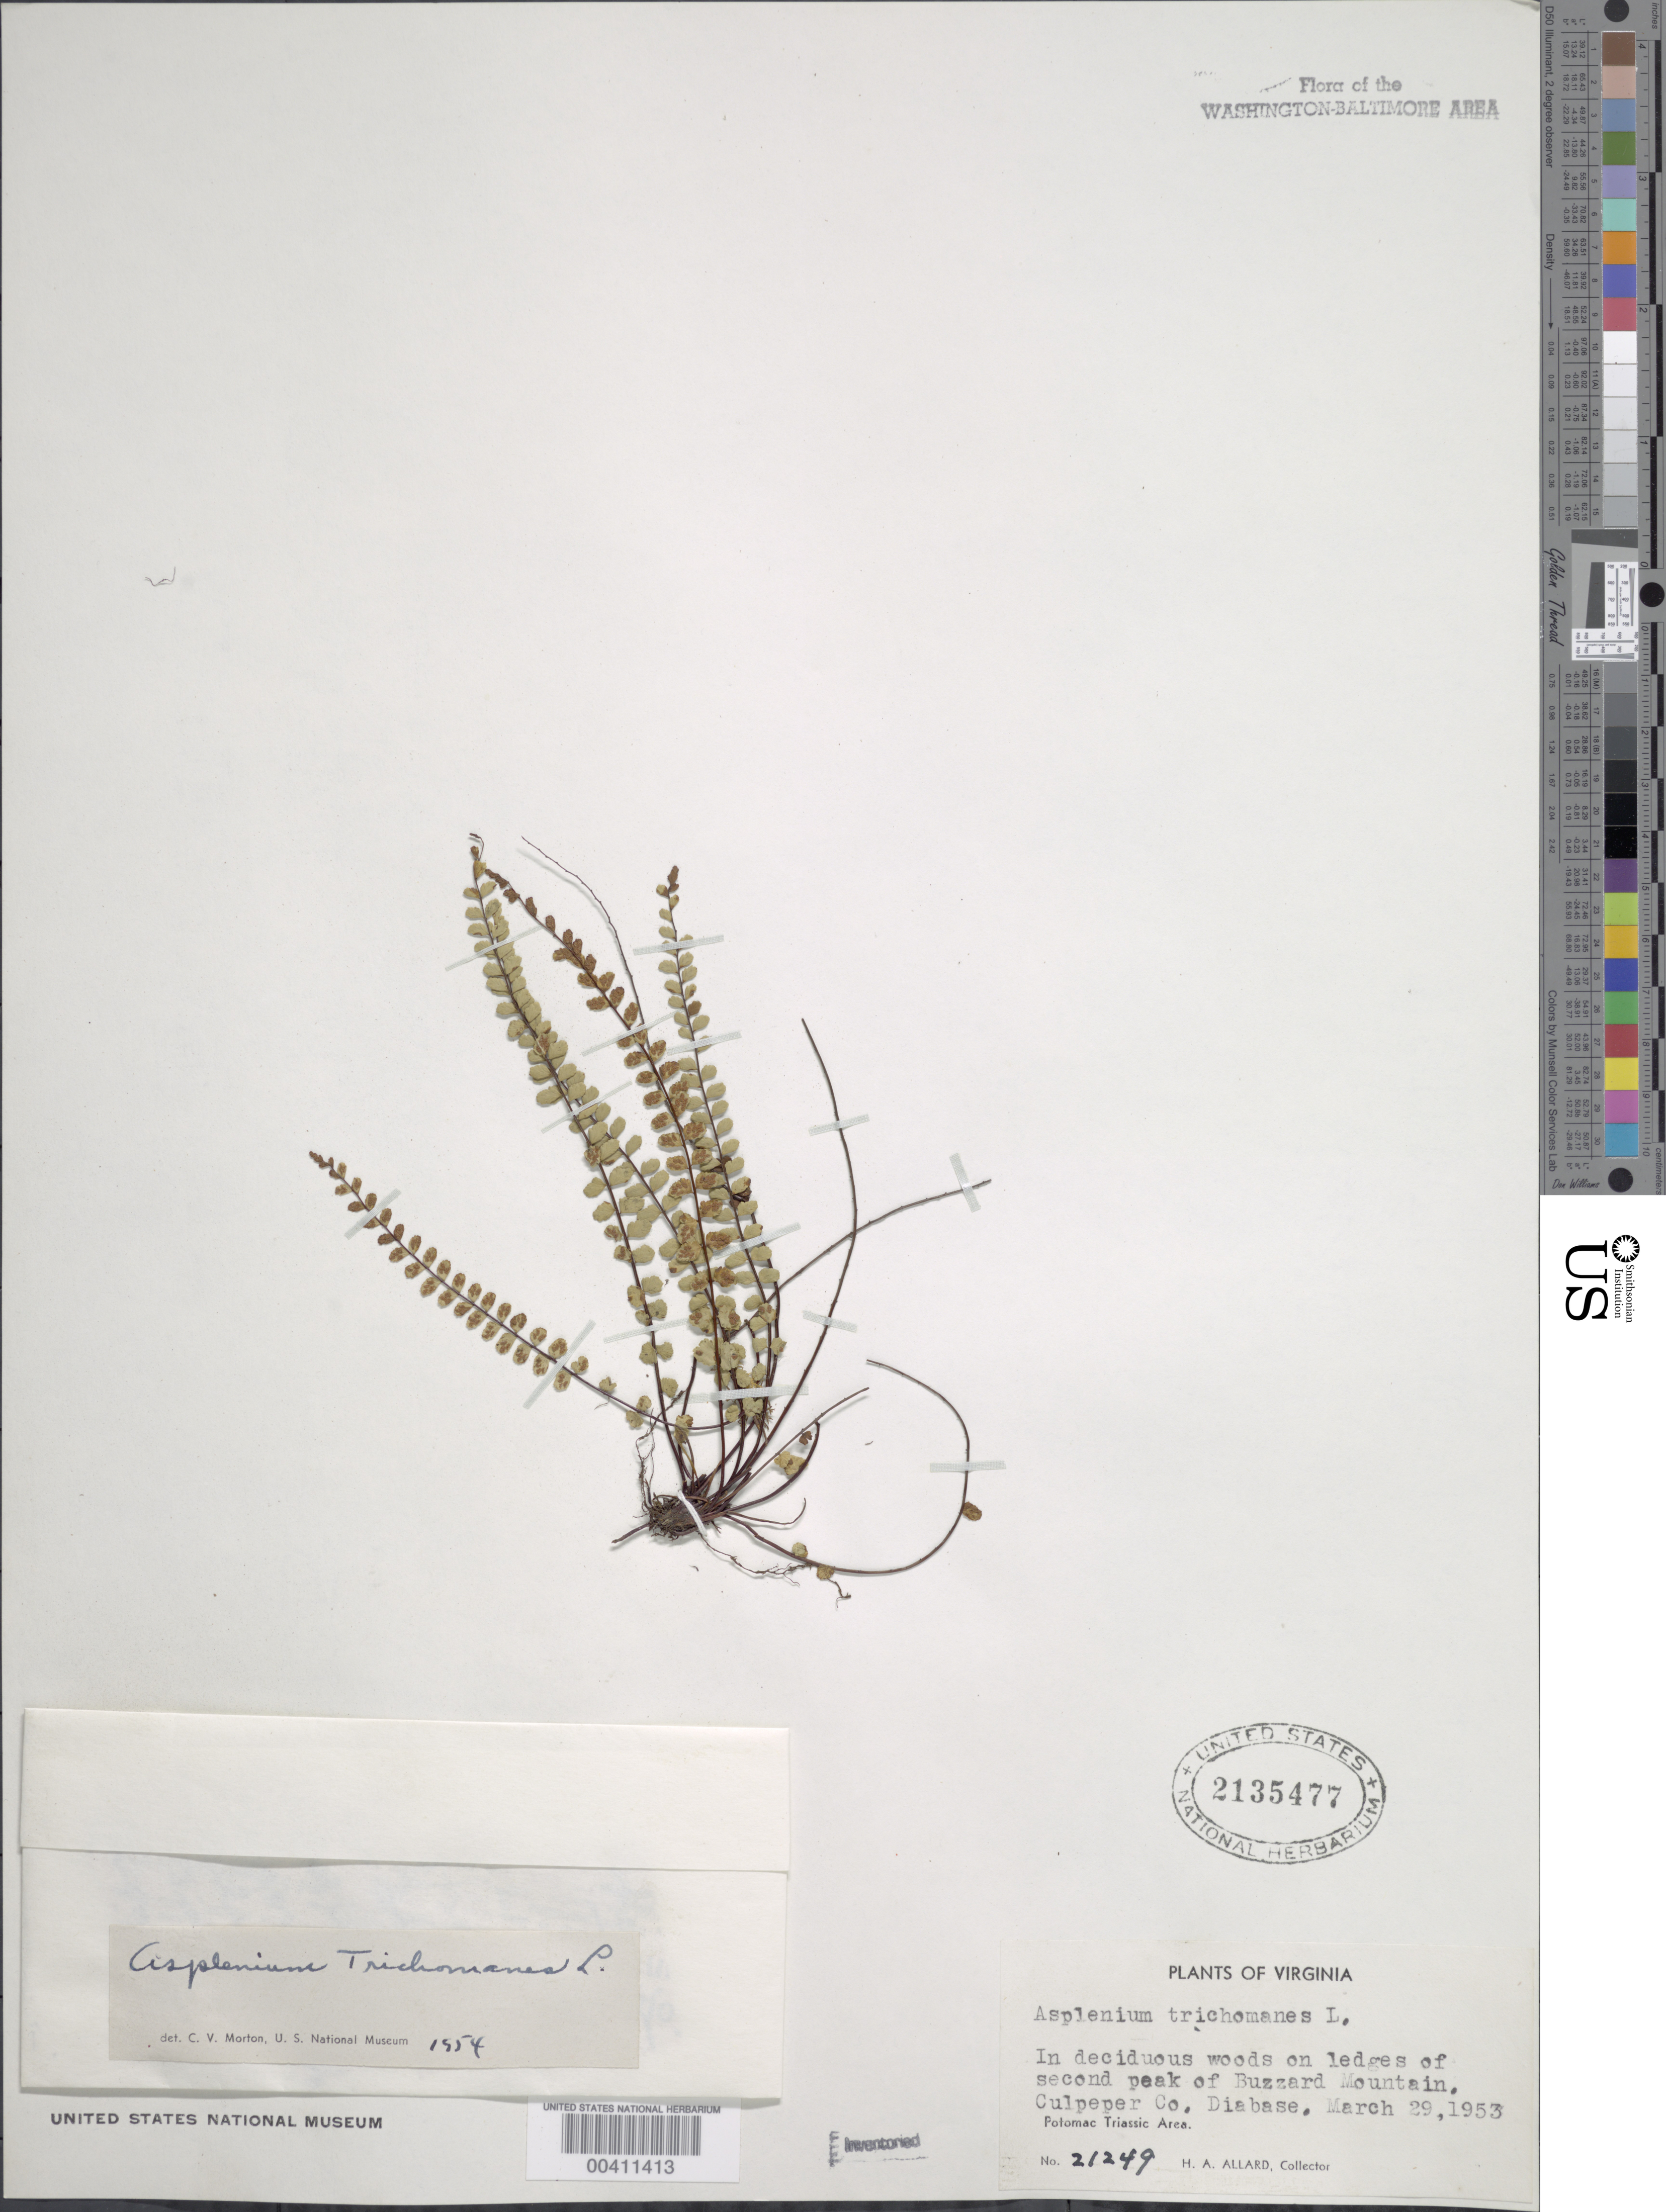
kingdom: Plantae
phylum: Tracheophyta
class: Polypodiopsida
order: Polypodiales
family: Aspleniaceae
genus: Asplenium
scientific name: Asplenium trichomanes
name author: L.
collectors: H. A. Allard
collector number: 21249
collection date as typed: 29 Mar 1953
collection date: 1953-03-29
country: United States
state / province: Virginia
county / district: Culpeper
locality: Buzzard Mountain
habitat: In deciduous woods on ledges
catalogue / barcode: US 2135477